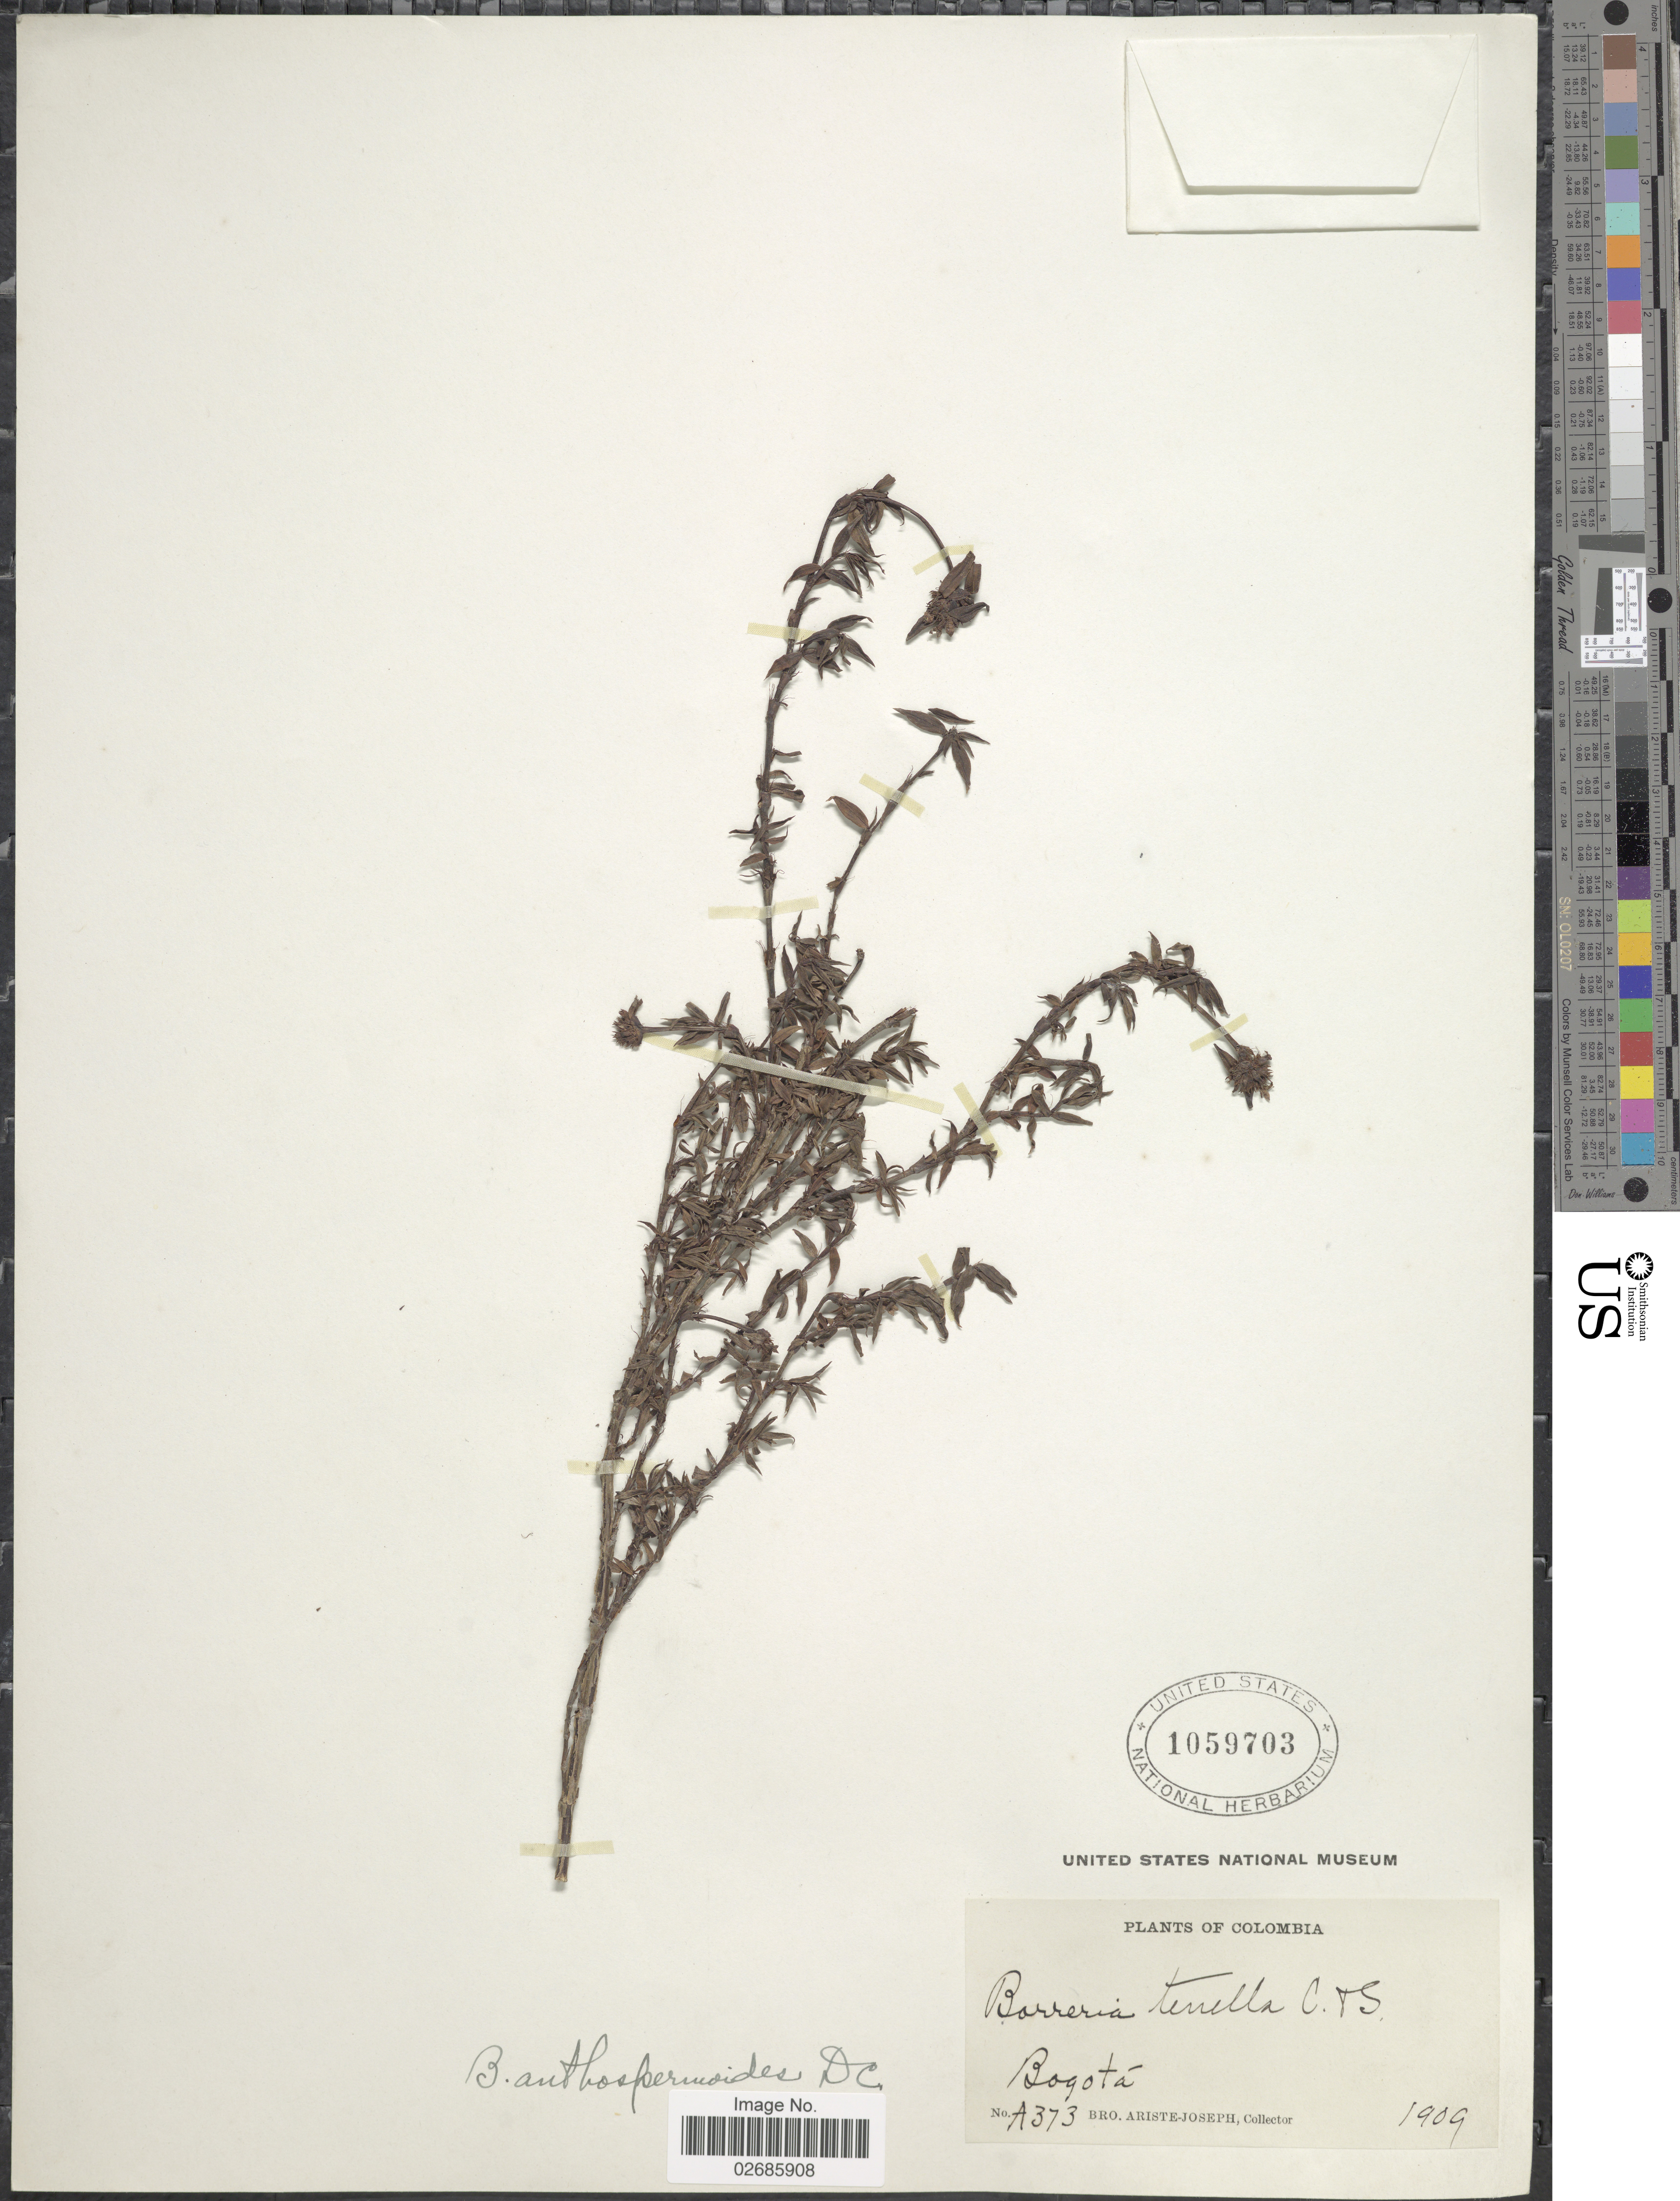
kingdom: Plantae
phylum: Tracheophyta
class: Magnoliopsida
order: Gentianales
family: Rubiaceae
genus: Borreria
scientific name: Borreria anthospermoides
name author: DC.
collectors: Bro. Ariste-Joseph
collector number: A373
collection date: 1909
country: Colombia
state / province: Bogota D.C.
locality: Bogotá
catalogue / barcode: US 1059703